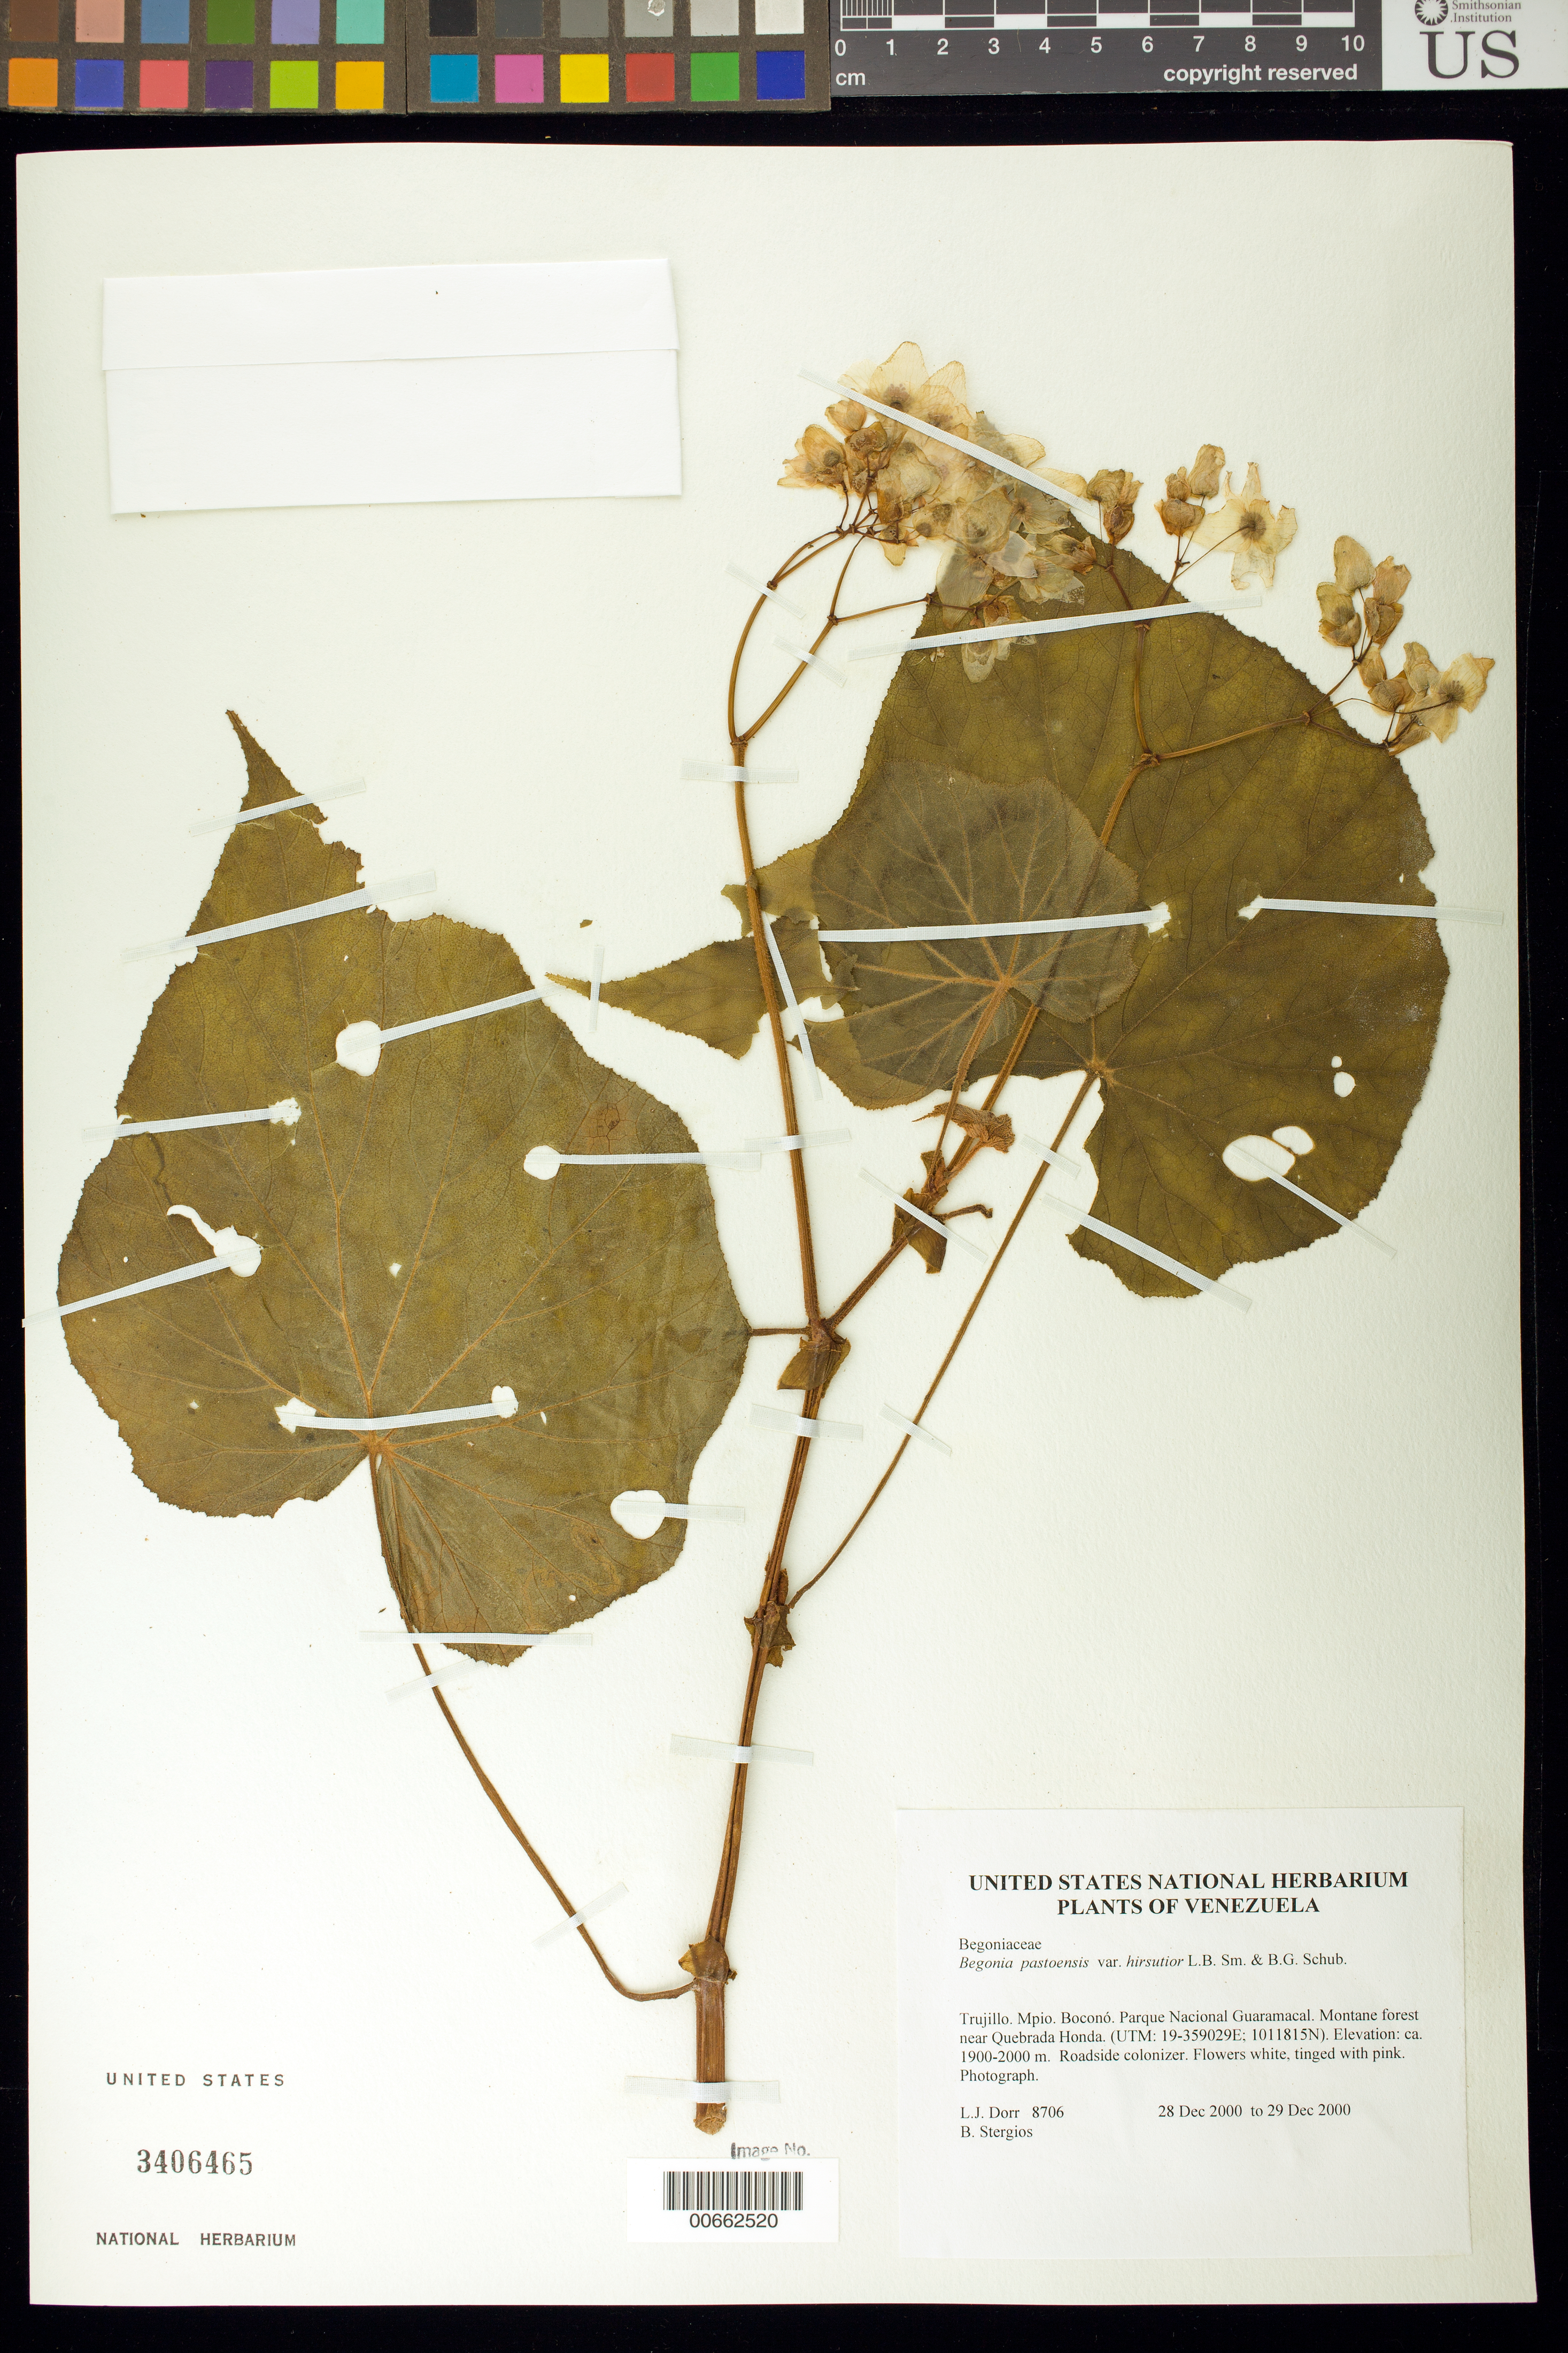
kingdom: Plantae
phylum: Tracheophyta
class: Magnoliopsida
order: Cucurbitales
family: Begoniaceae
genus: Begonia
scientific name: Begonia pastoensis var. hirsutior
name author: A. DC.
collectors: L. J. Dorr & B. G. Stergios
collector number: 8706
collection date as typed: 28 Dec 2000 to 29 Dec 2000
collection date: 2000-12-28/2000-12-29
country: Venezuela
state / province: Trujillo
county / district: Boconó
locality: Parque Nacional Guaramacal near Quebrada Honda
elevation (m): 1900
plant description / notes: COL, NY, PORT, TEX, US, VEN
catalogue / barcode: US 3406465